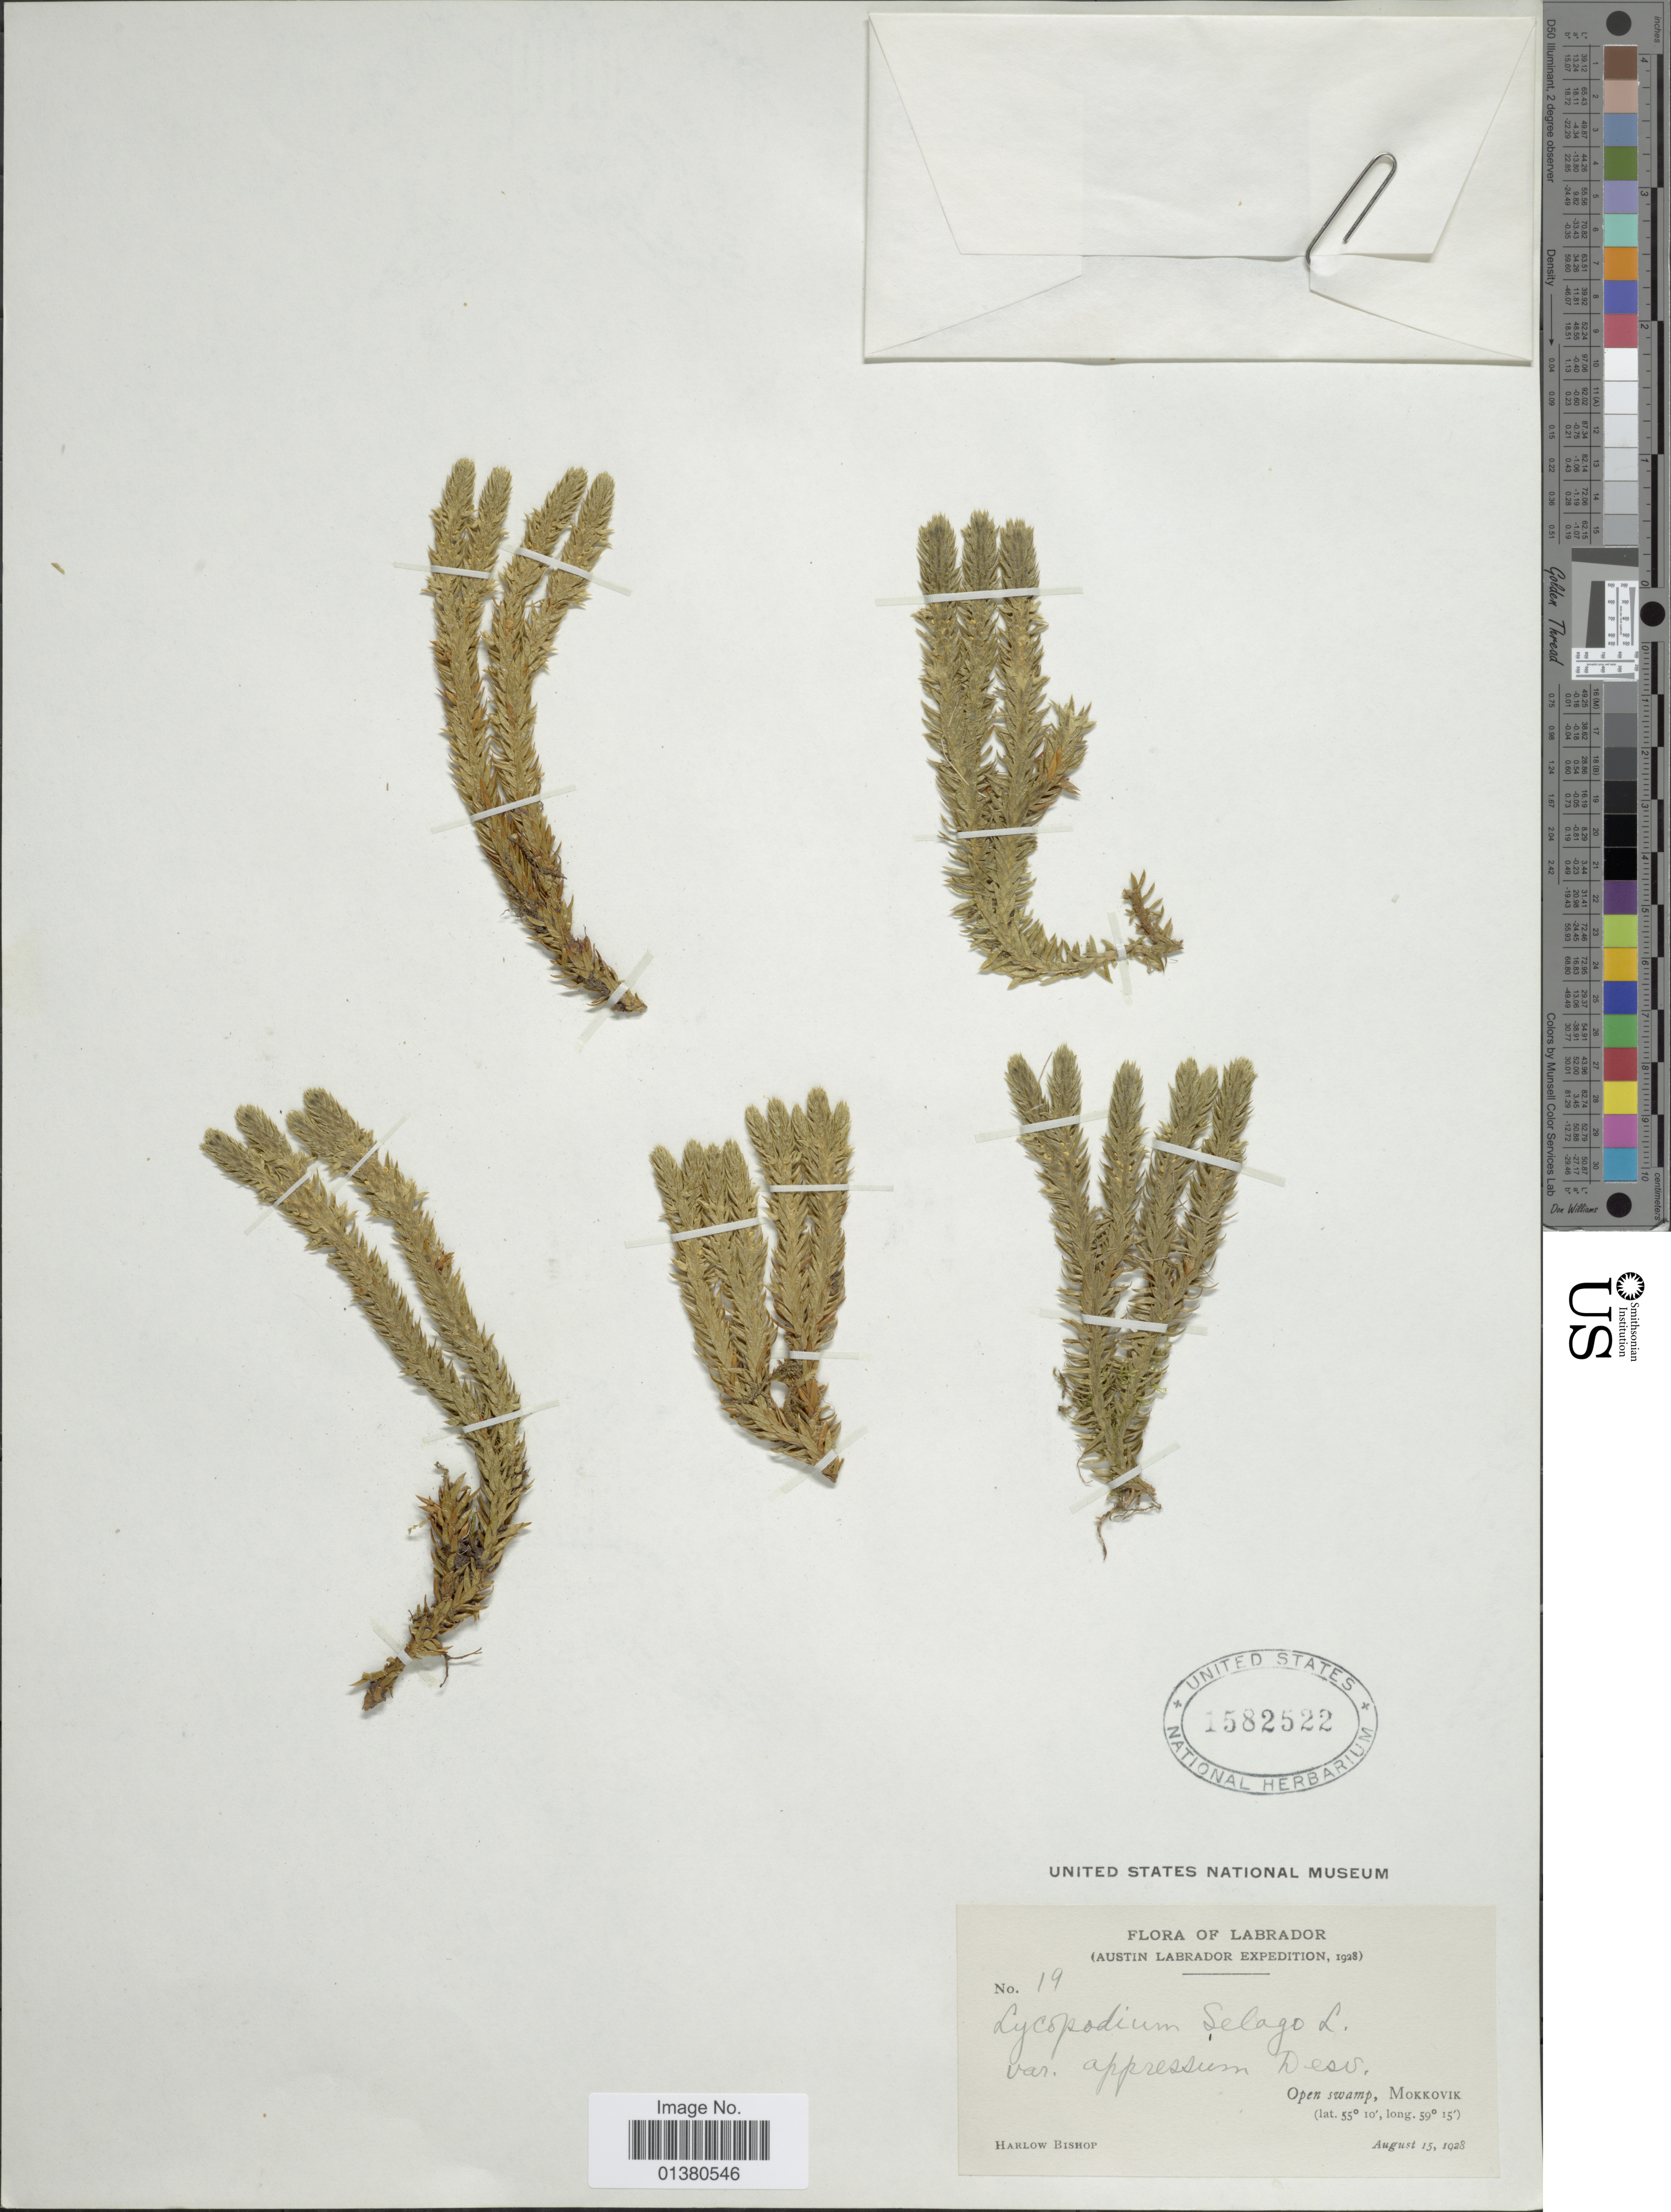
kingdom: Plantae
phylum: Tracheophyta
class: Lycopodiopsida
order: Lycopodiales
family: Lycopodiaceae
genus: Huperzia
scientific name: Huperzia selago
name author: (L.) Bernh. ex Schrank & Mart.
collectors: H. Bishop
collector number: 19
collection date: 1928-08-15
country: Canada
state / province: Newfoundland and Labrador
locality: Labrador, Open swamp, Mokkovik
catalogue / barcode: US 1582522